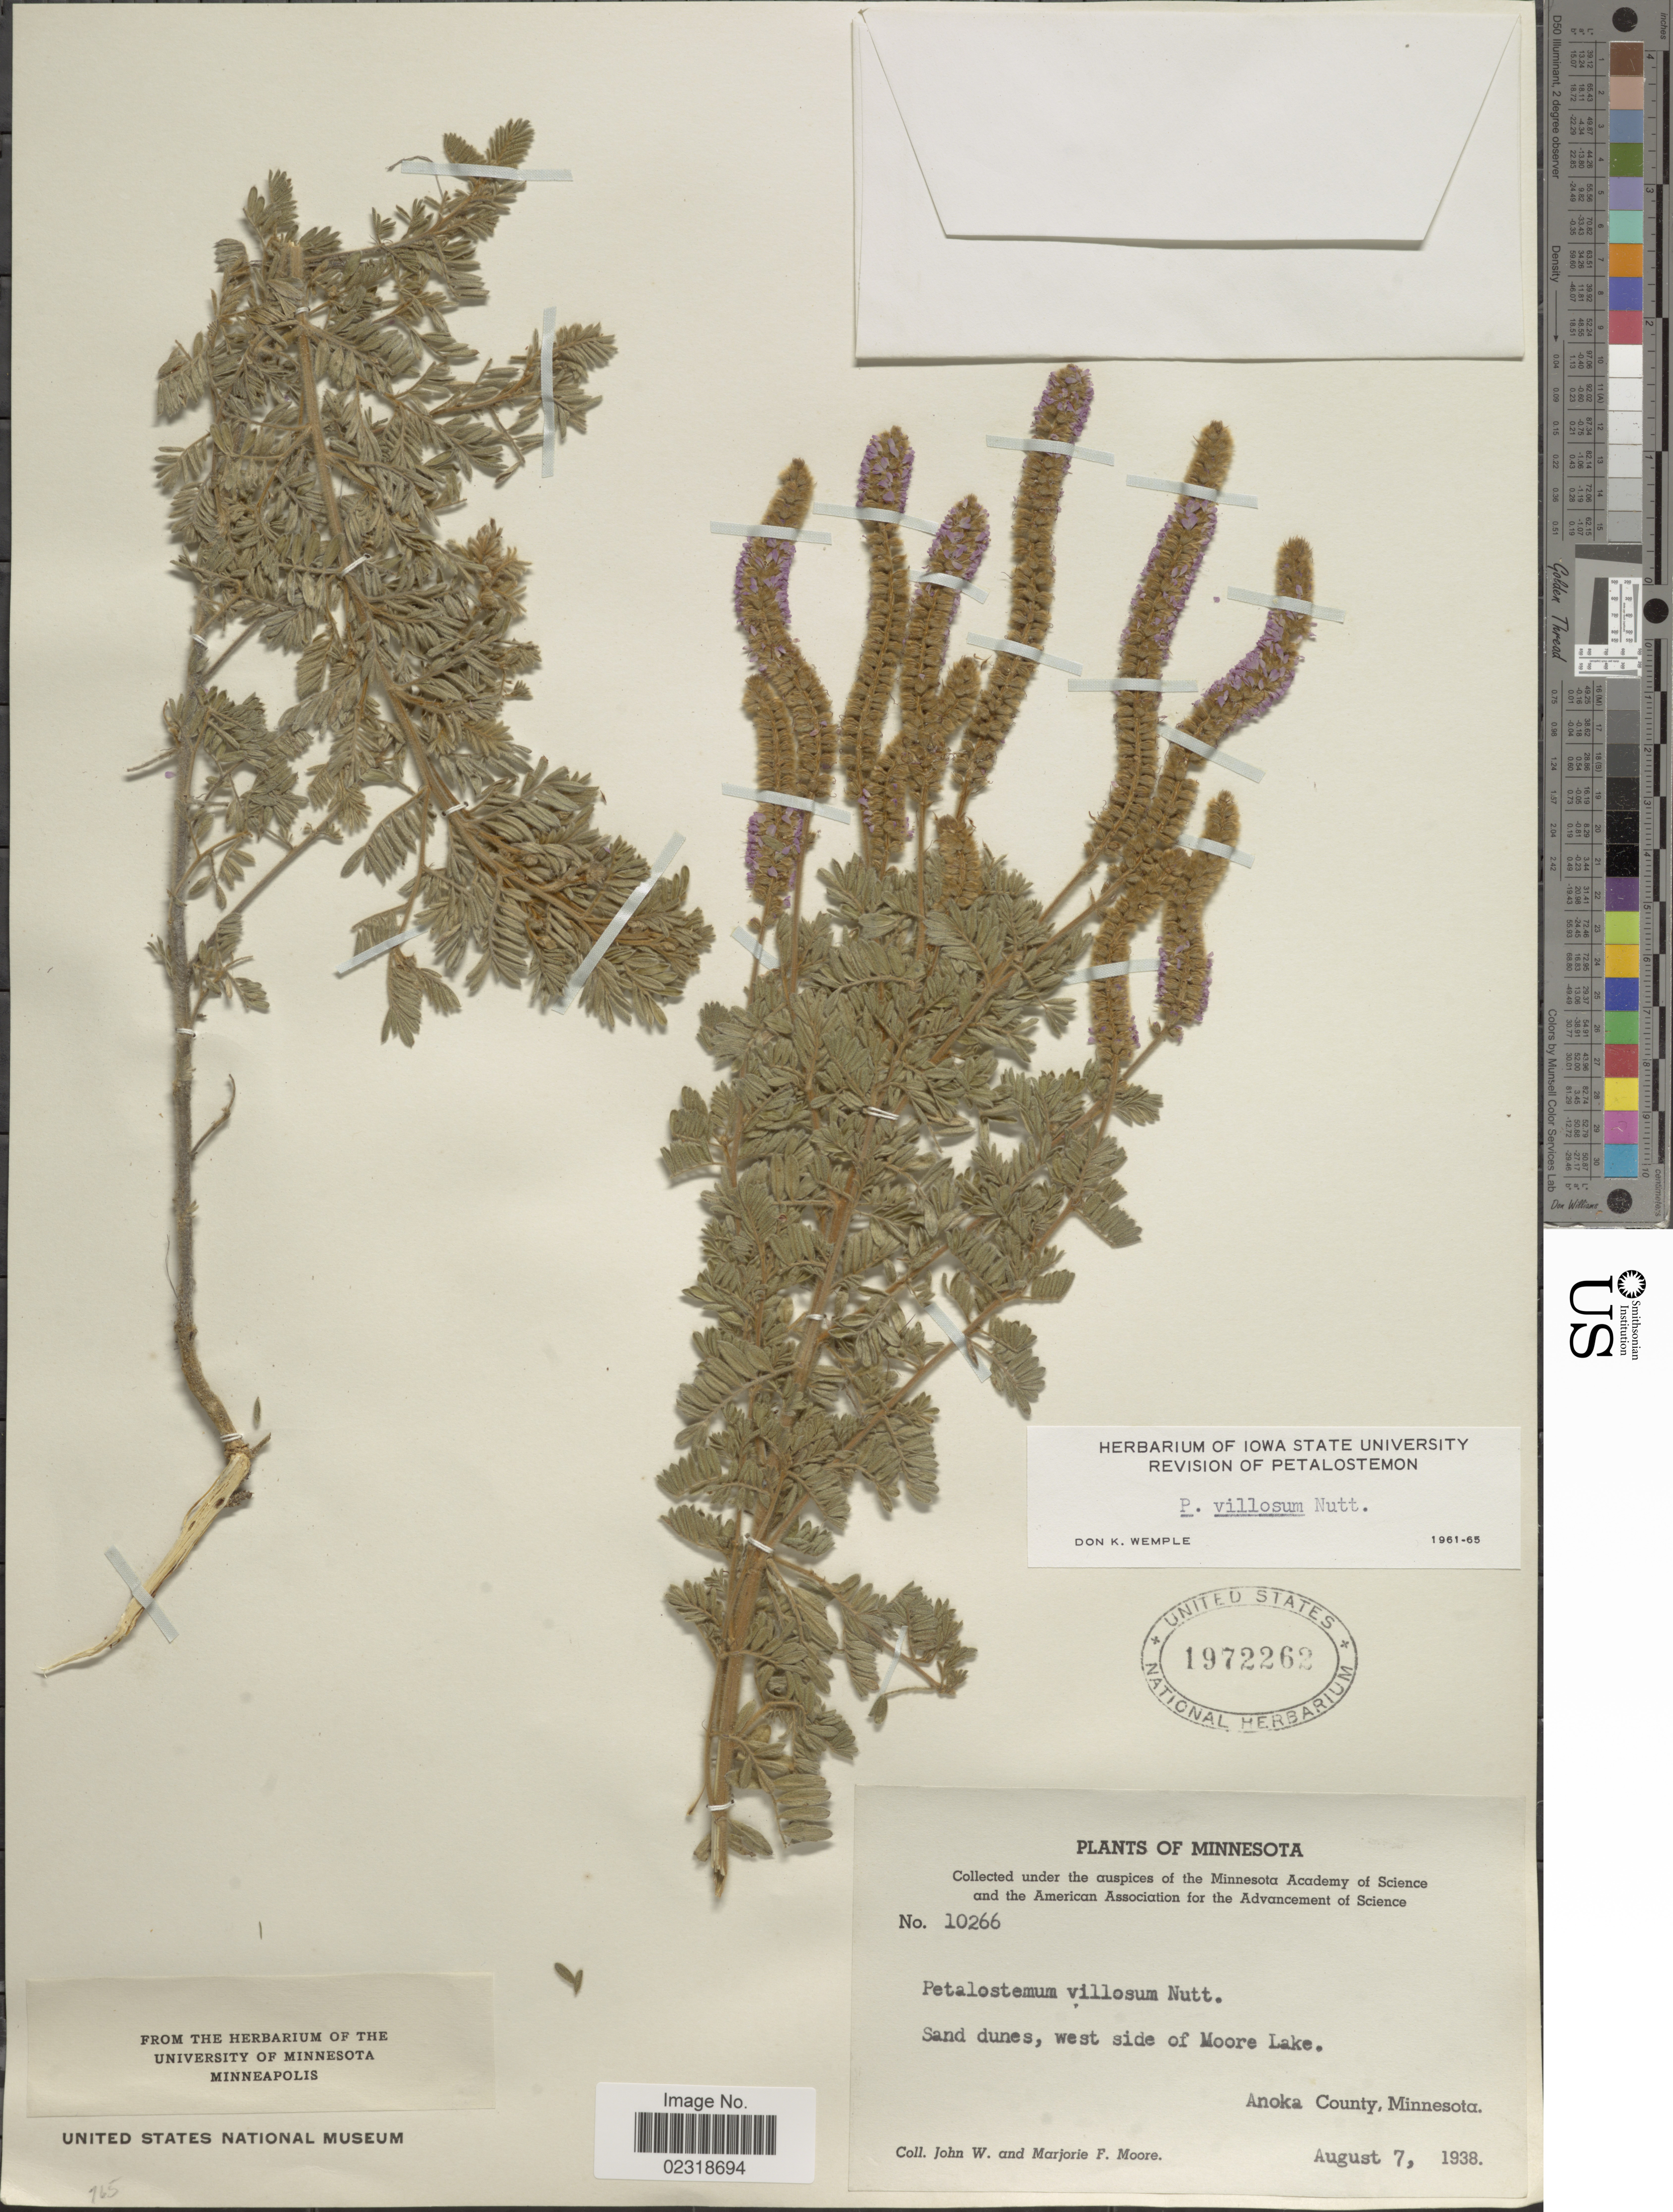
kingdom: Plantae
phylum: Tracheophyta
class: Magnoliopsida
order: Fabales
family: Fabaceae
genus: Dalea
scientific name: Dalea villosa var. villosa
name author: (Nutt.) Spreng.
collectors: J. Moore & M. F. Moore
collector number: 10266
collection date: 1938-08-07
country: United States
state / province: Minnesota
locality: Sand dunes, west side of Moore Lake, Anoke County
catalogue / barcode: US 1972262